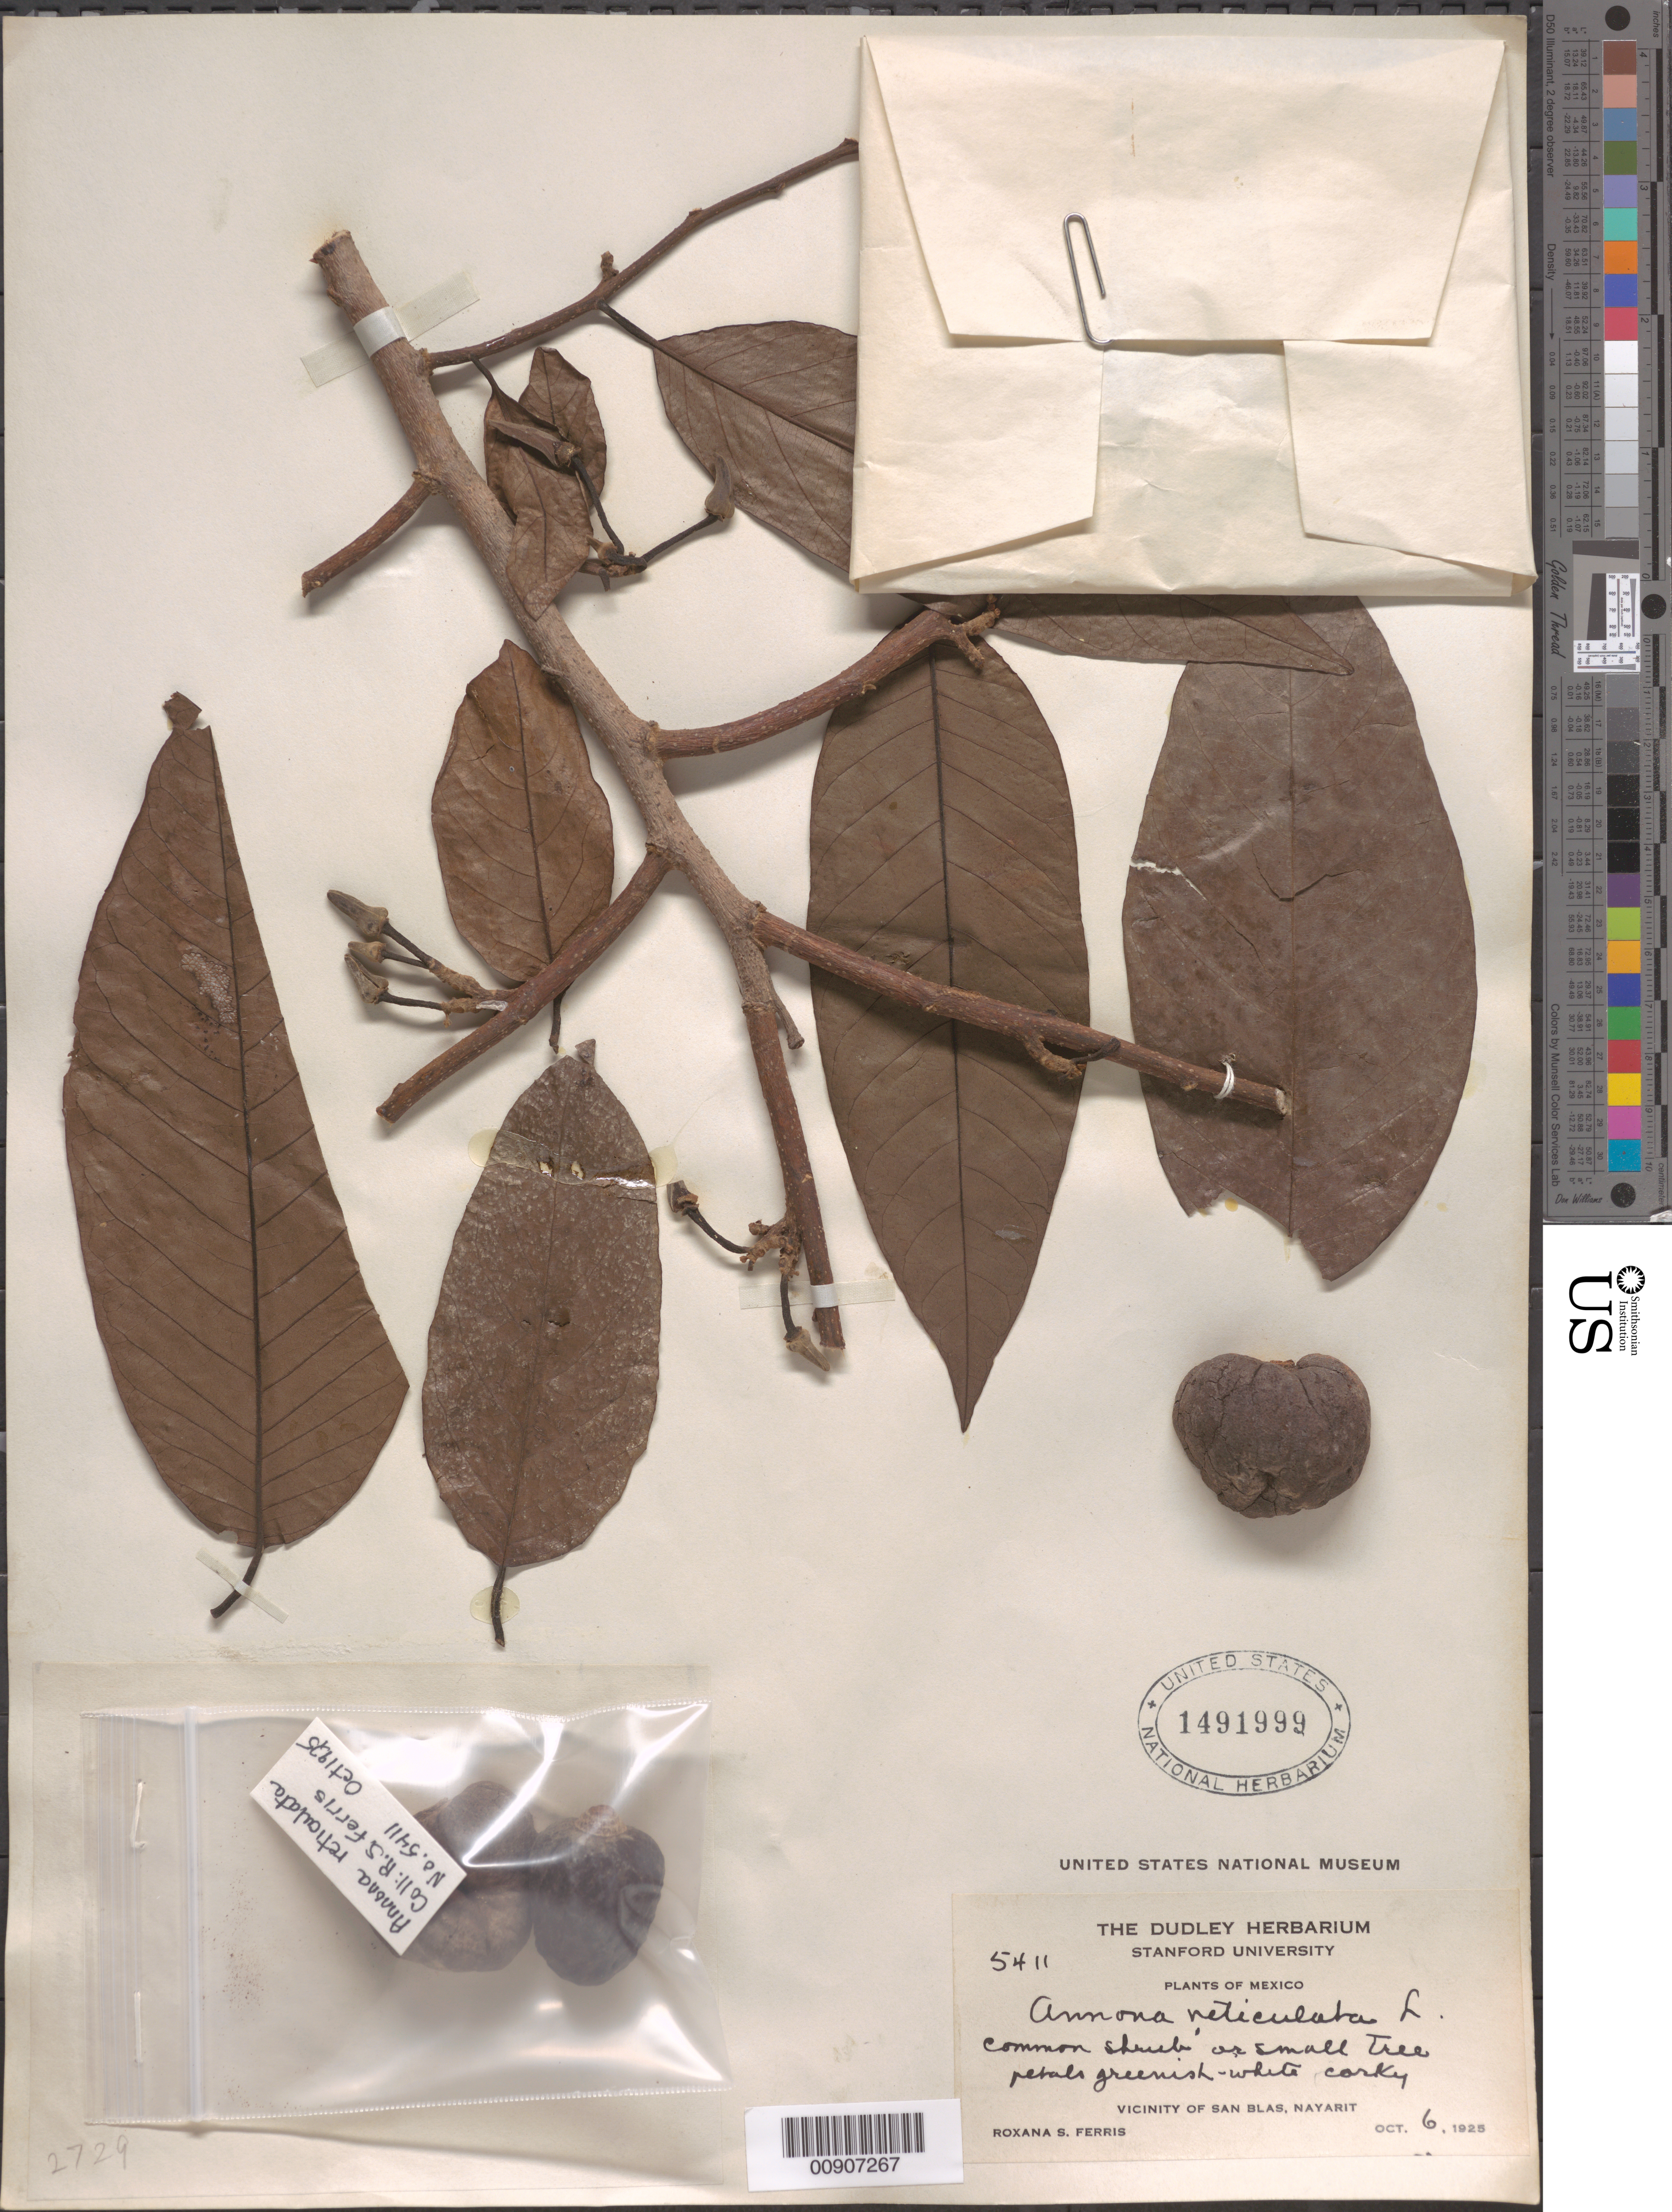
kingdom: Plantae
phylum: Tracheophyta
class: Magnoliopsida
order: Magnoliales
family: Annonaceae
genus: Annona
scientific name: Annona reticulata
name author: L.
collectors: R. S. Ferris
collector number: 5411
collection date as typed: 06 Oct 1925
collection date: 1925-10-06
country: Mexico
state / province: Nayarit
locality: Vicinity of San Blas, Nayarit.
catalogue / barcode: US 1491999